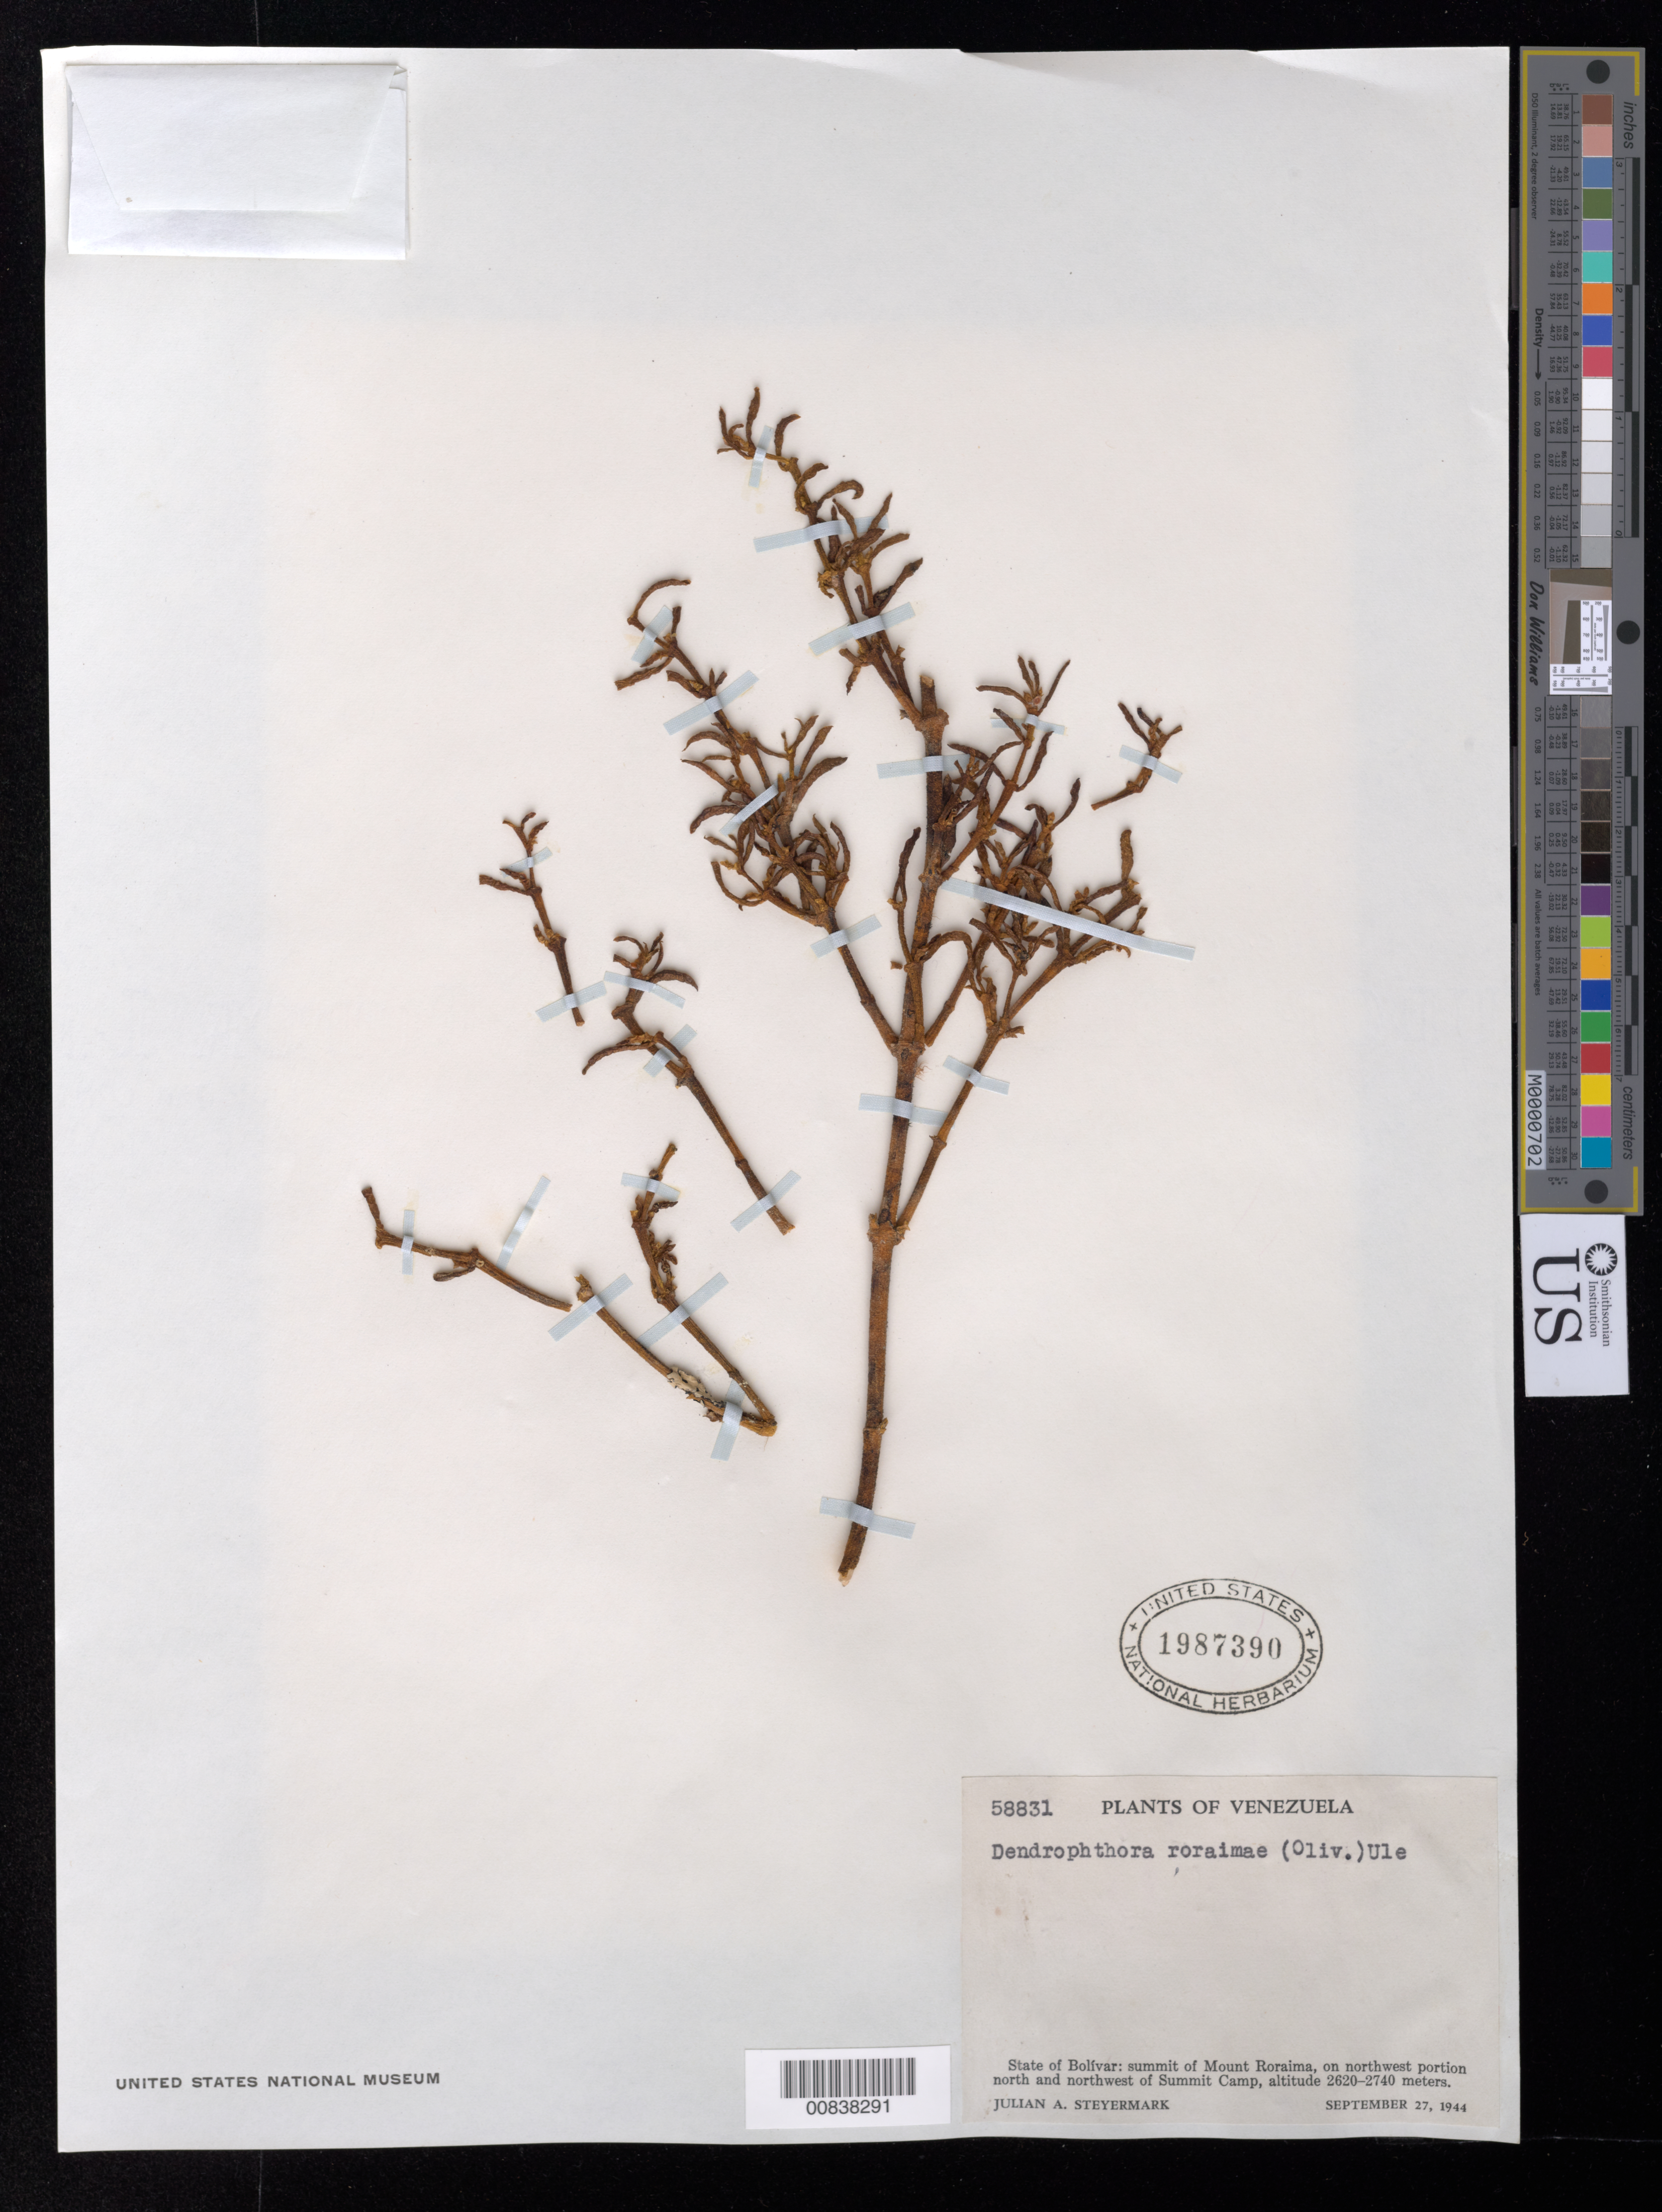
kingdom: Plantae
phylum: Tracheophyta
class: Magnoliopsida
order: Santalales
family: Viscaceae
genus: Dendrophthora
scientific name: Dendrophthora roraimae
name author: (Oliv.) Ule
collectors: J. Steyermark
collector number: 58831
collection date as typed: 27-Sep-44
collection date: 1944-09-27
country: Venezuela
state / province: Bolívar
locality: Mt. Roraima, summit, on northwest portion, north and northwest of Summit Camp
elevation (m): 2620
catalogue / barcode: US 1987390